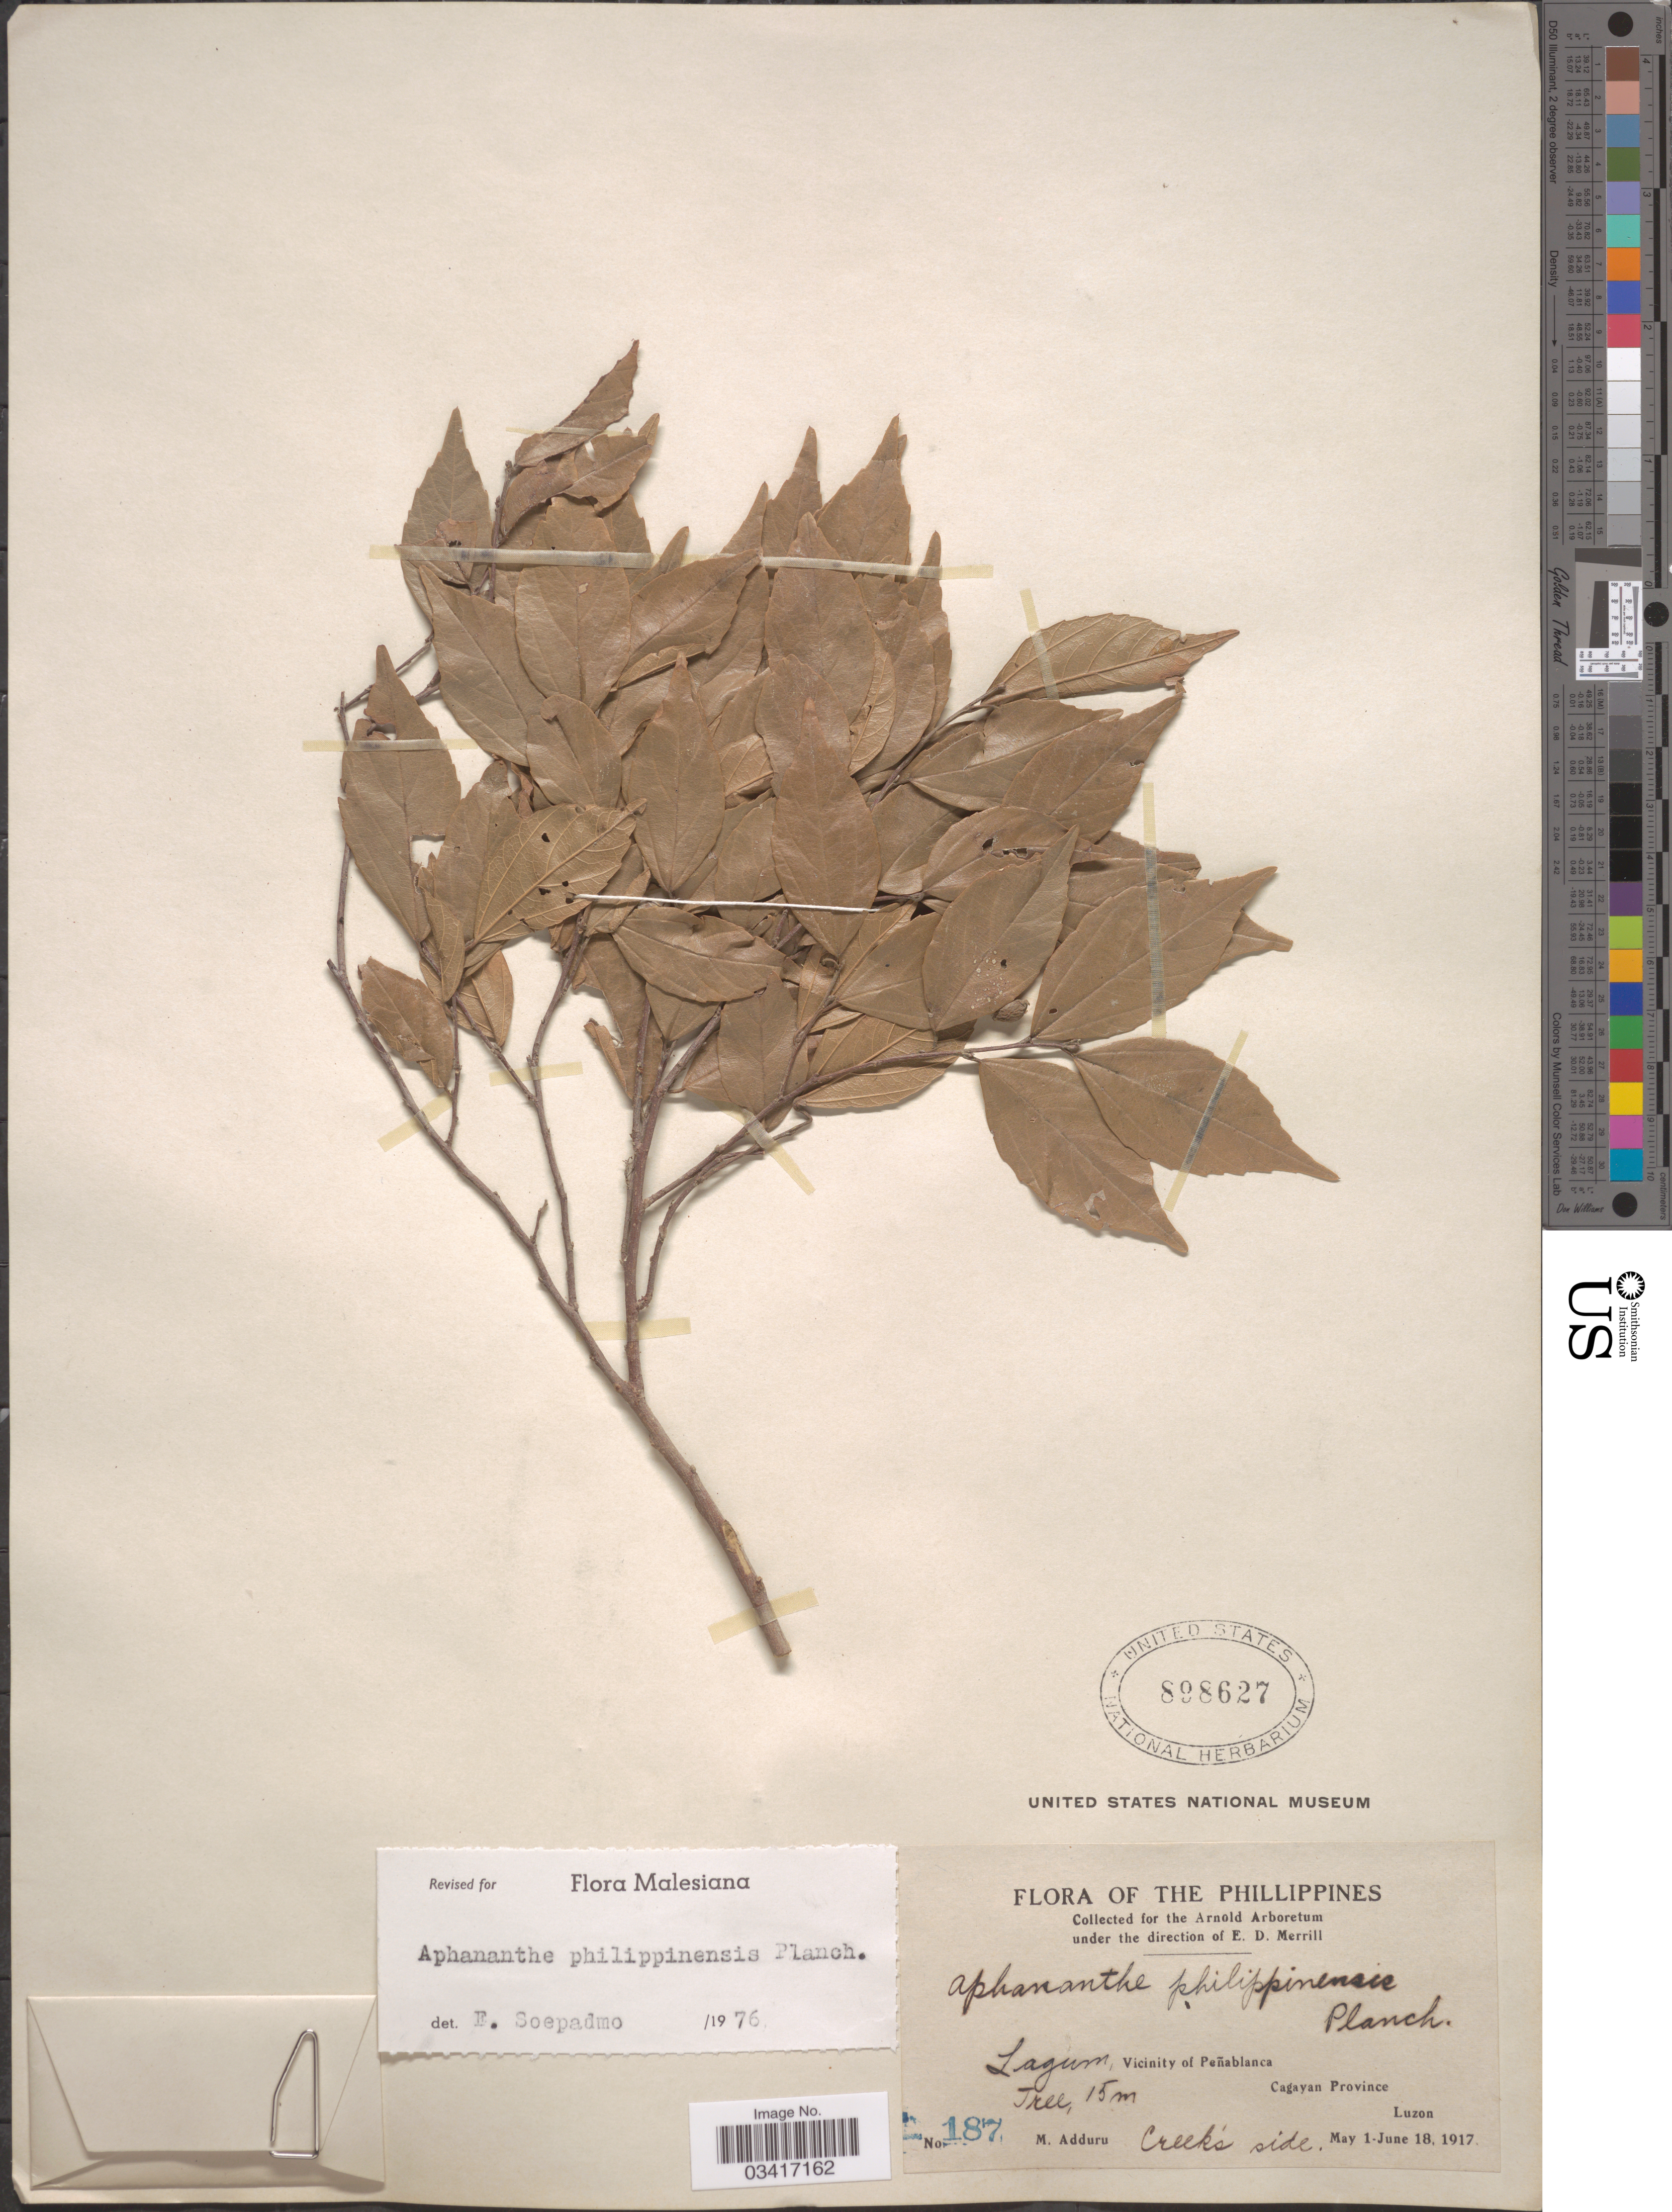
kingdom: Plantae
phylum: Tracheophyta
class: Magnoliopsida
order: Rosales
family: Cannabaceae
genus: Aphananthe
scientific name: Aphananthe philippinensis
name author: Planch.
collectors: M. Adduru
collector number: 187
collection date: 1917-05-01/1917-06-18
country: Philippines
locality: Lagum, Vicinity of Peñablanca. Cagayan Province. Luzon.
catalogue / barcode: US 898627